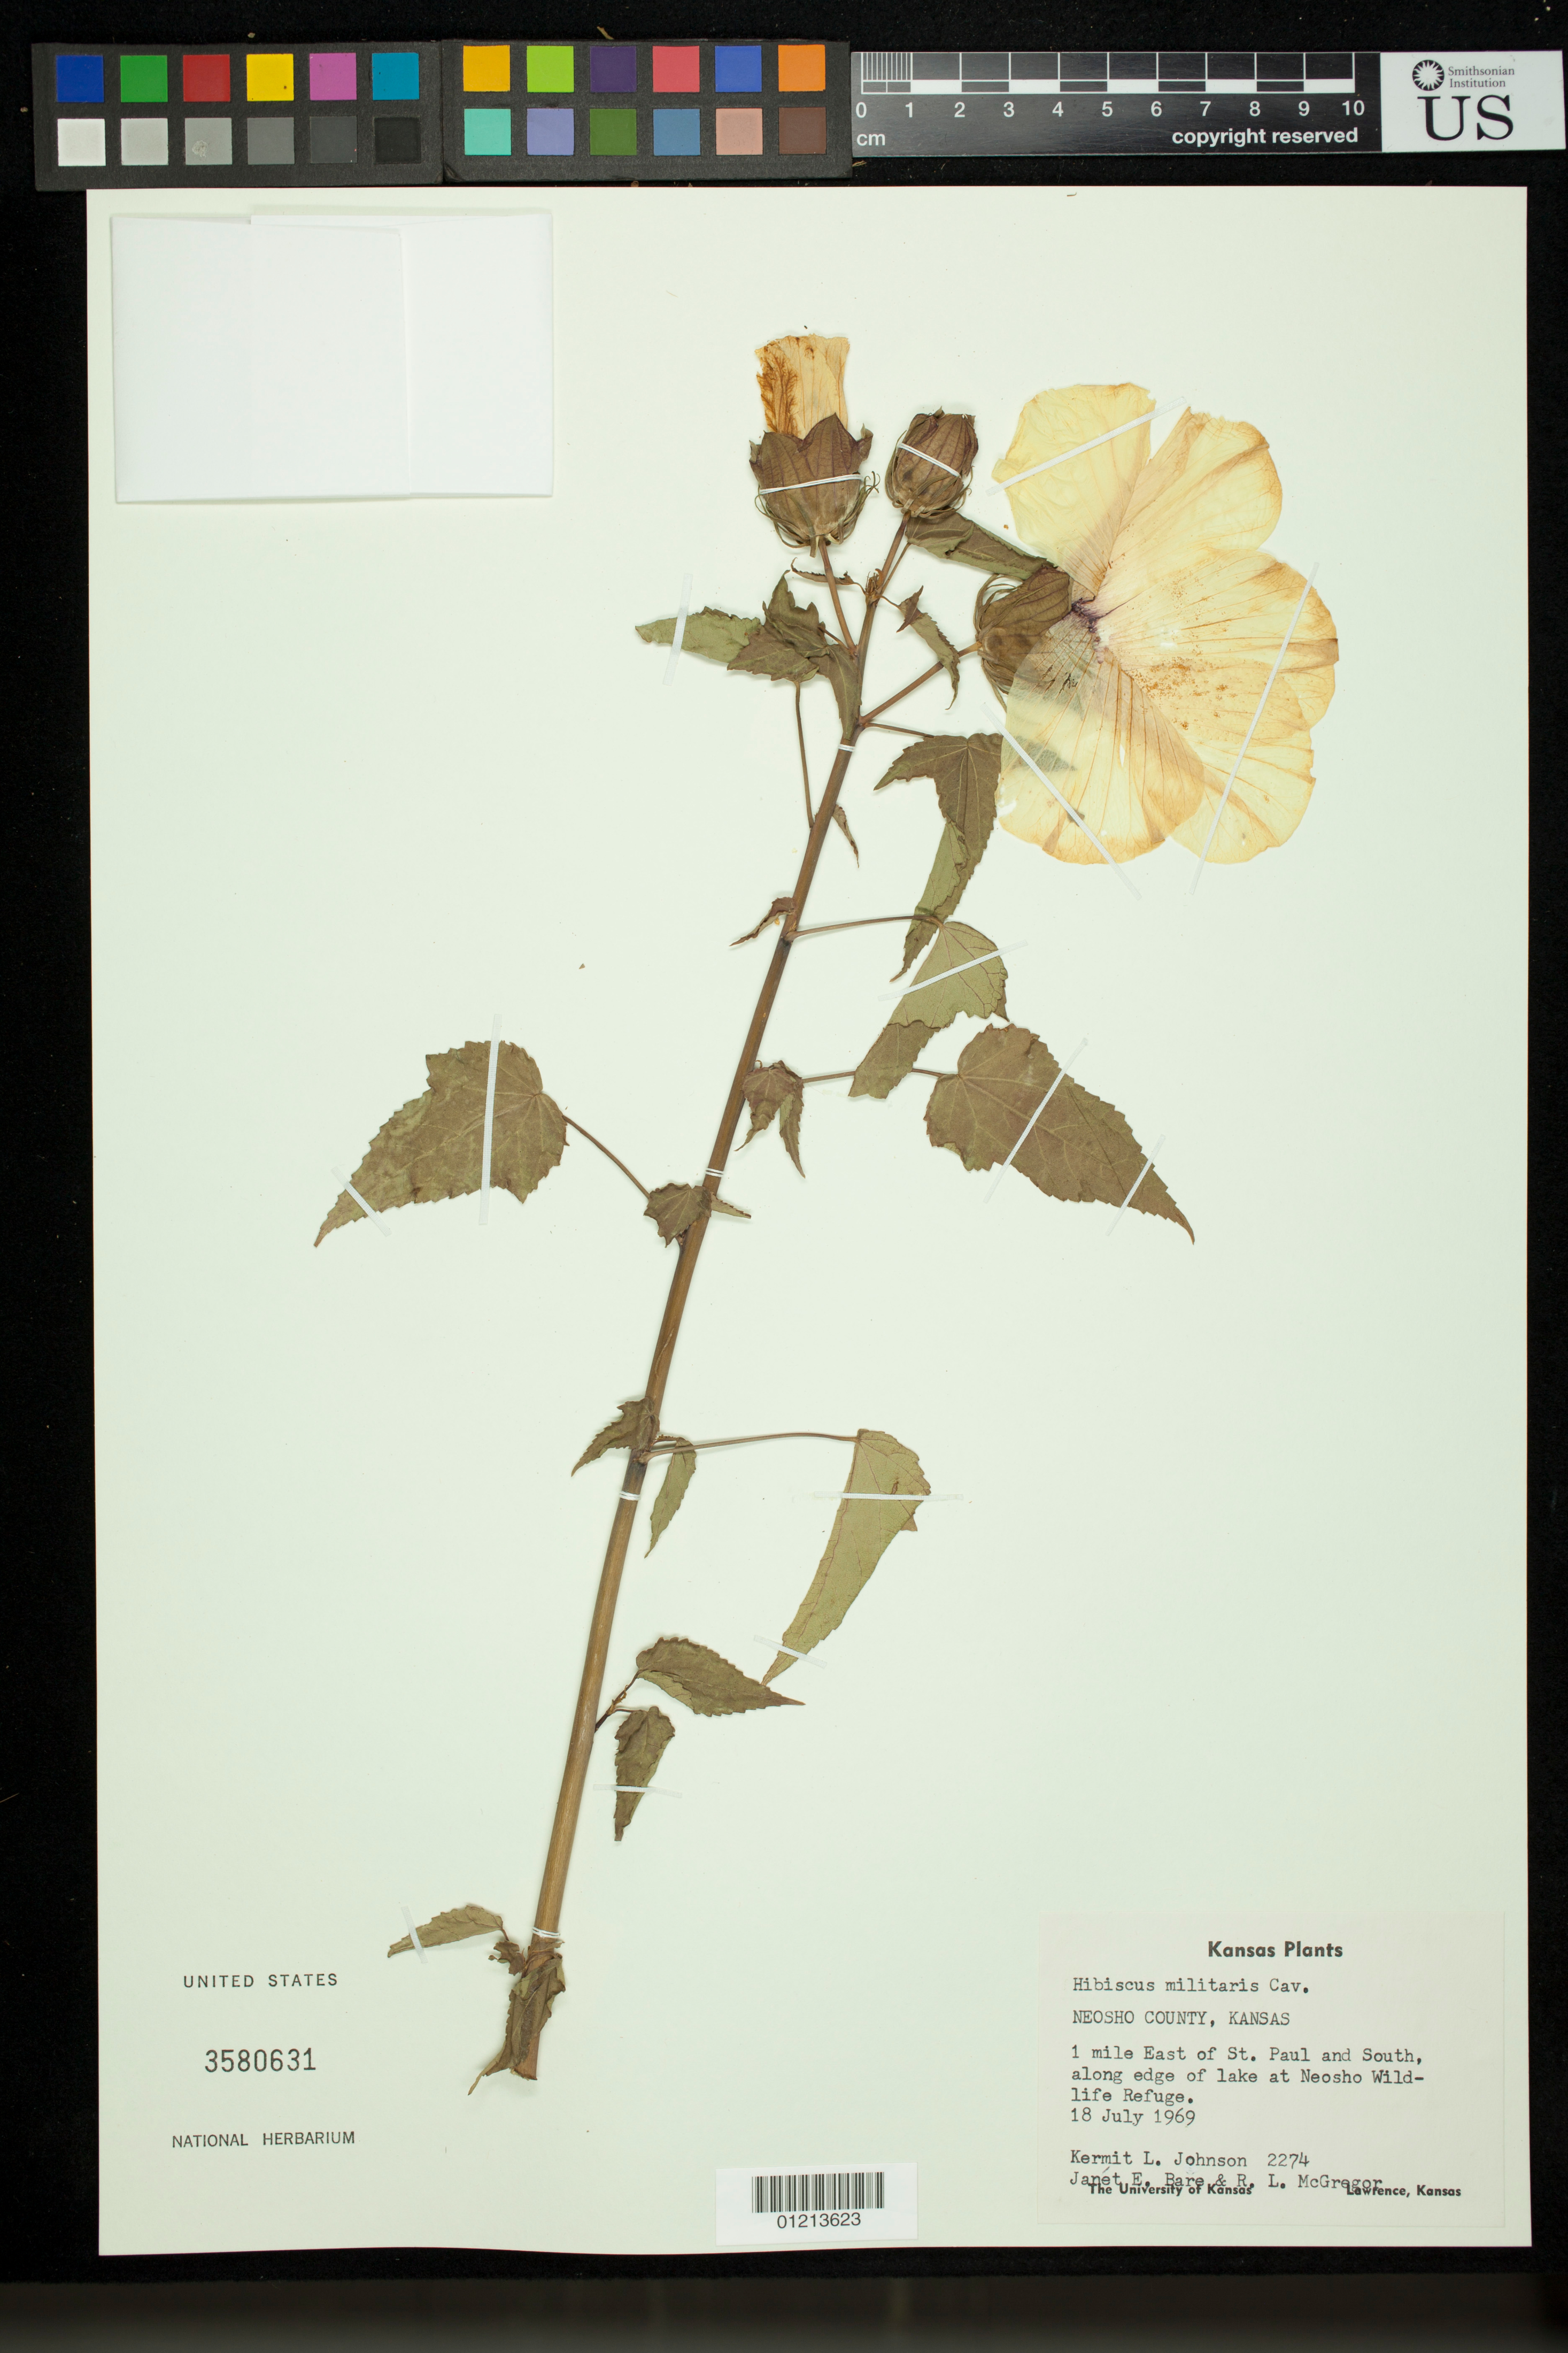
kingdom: Plantae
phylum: Tracheophyta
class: Magnoliopsida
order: Malvales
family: Malvaceae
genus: Hibiscus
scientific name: Hibiscus militaris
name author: Cav.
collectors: K. L. Johnson, J. Baré & R. L. McGregor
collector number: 2274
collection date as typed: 18 Jul 1969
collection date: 1969-07-18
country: United States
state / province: Kansas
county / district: Neosho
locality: Neosho County: 1 mile E of St. Paul and S, along edge of lake at Neosho Wildlife Refuge.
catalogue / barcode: US 3580631